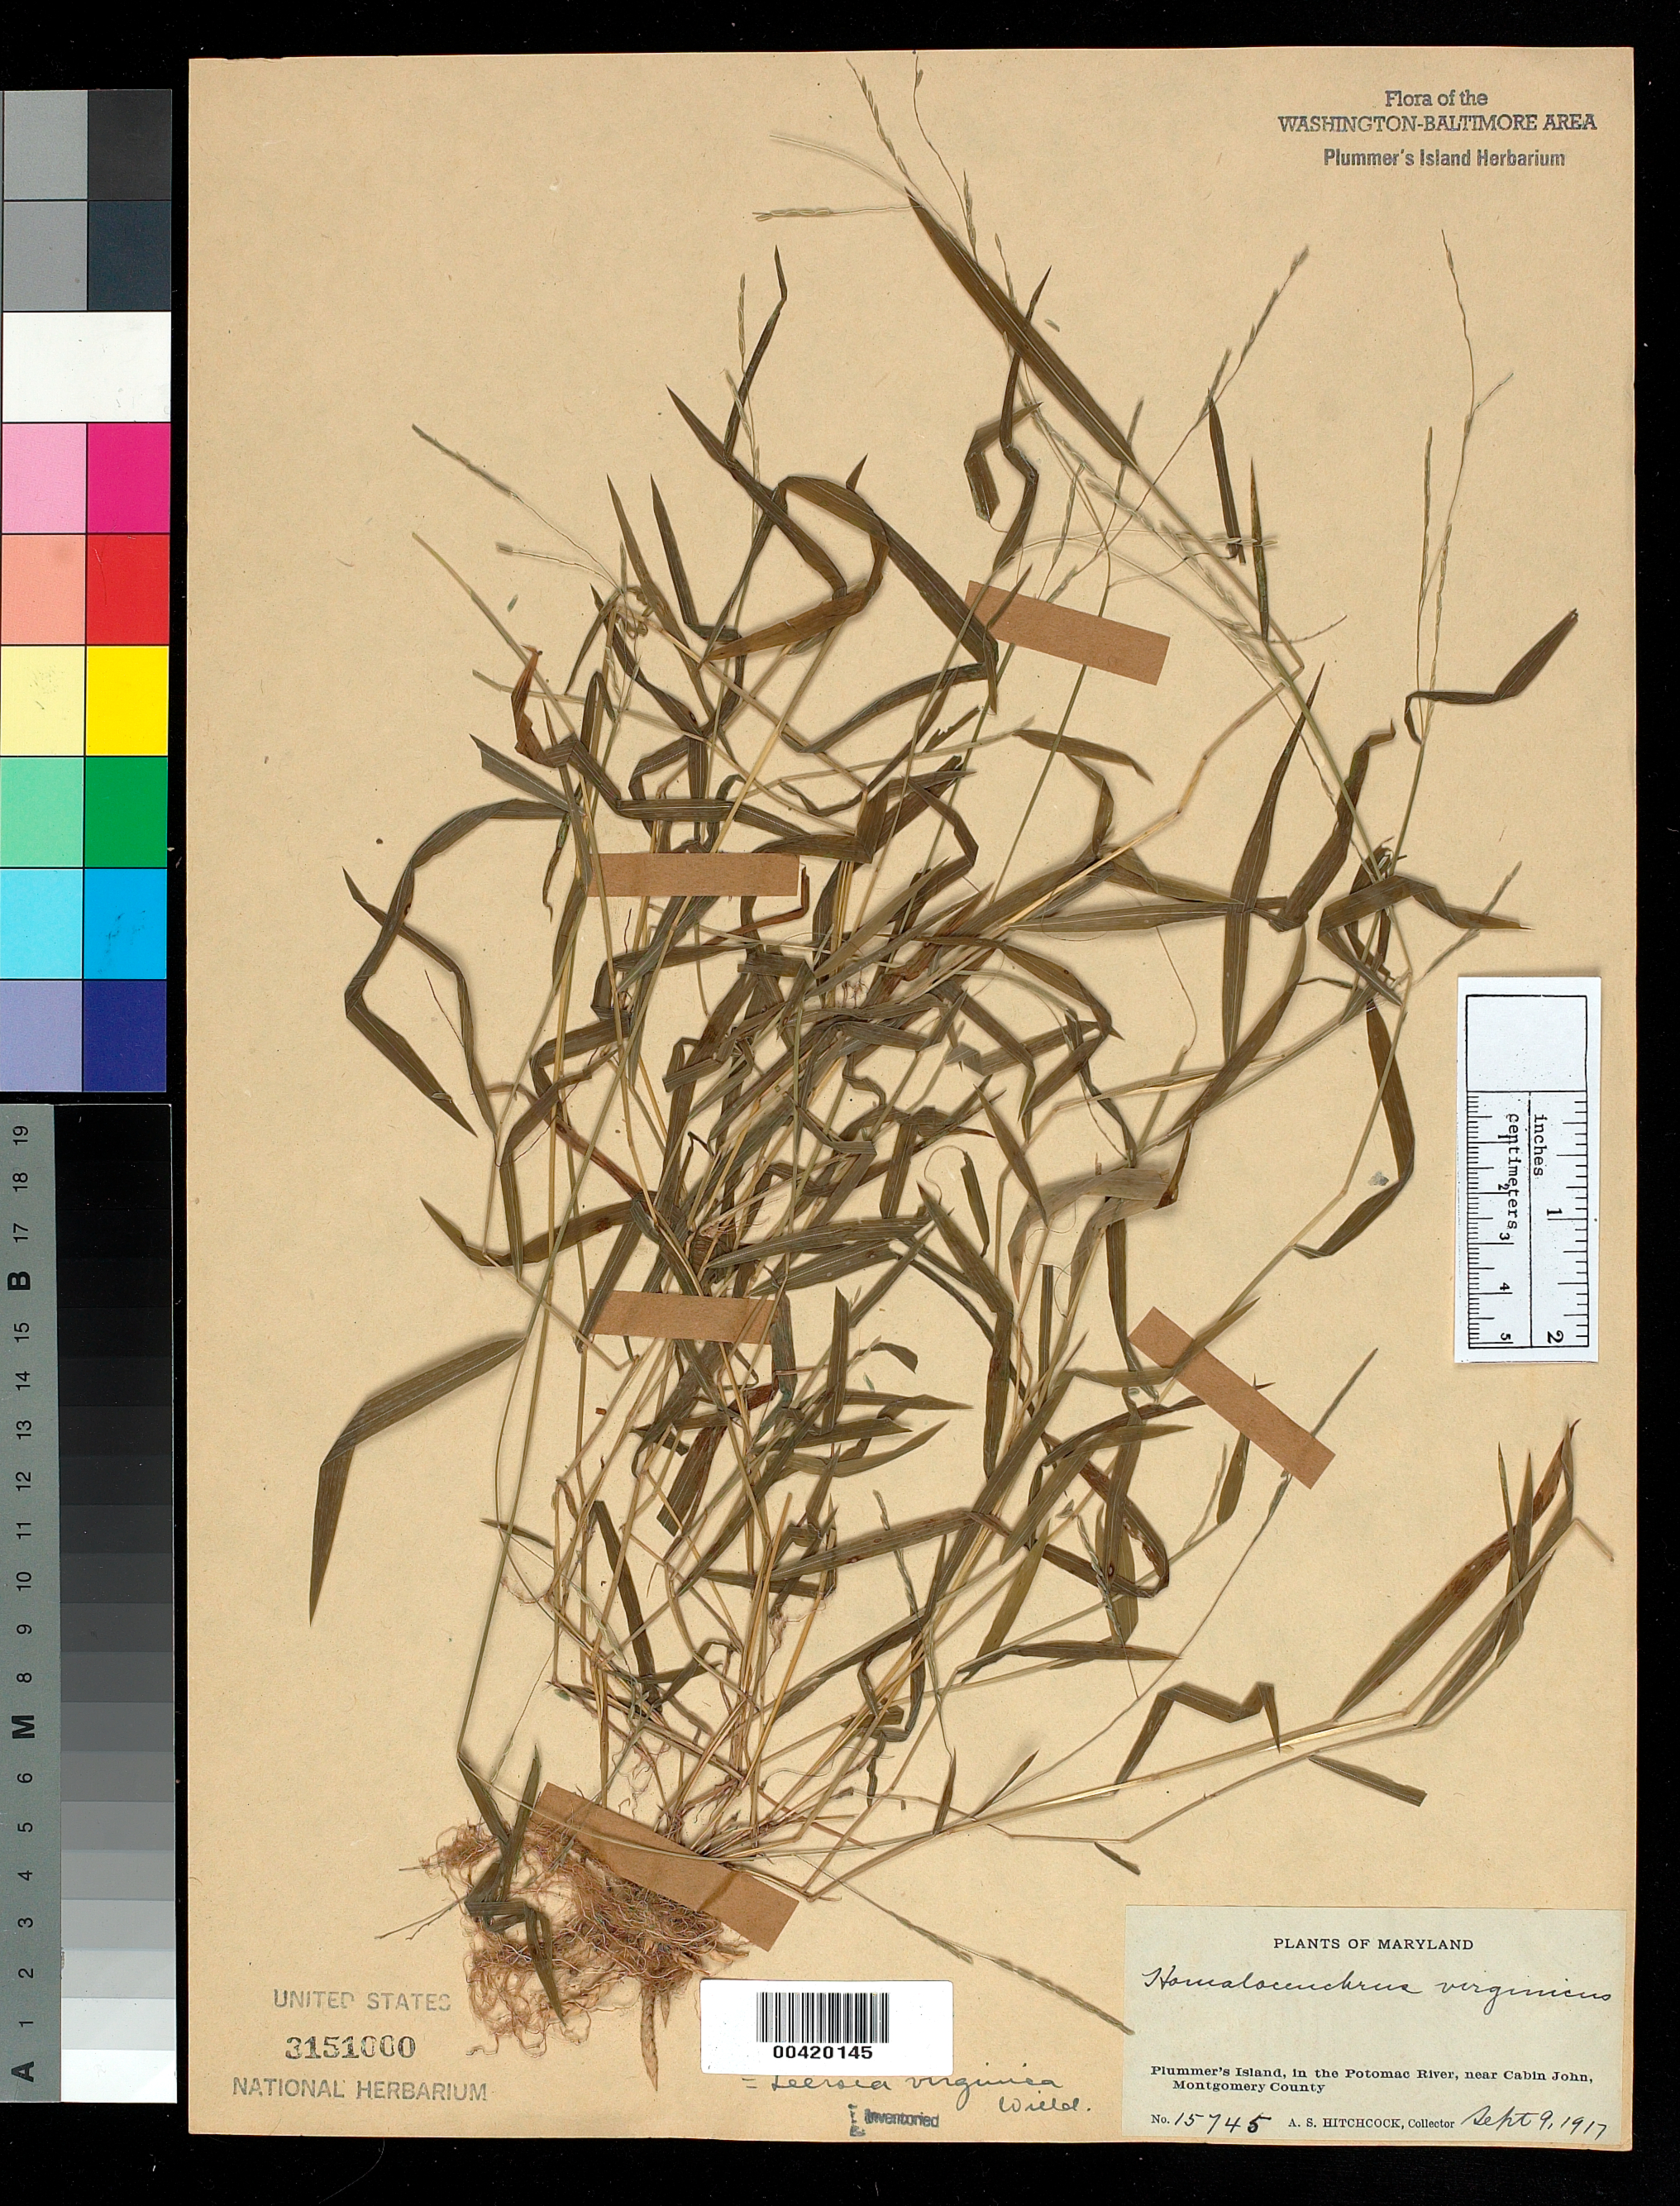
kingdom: Plantae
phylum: Tracheophyta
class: Liliopsida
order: Poales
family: Poaceae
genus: Leersia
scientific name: Leersia virginica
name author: Willd.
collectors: A. S. Hitchcock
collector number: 15745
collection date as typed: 09 Sep 1917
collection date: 1917-09-09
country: United States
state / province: Maryland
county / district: Montgomery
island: Plummers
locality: Plummer's Island C. & O. Canal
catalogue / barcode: US 3151000